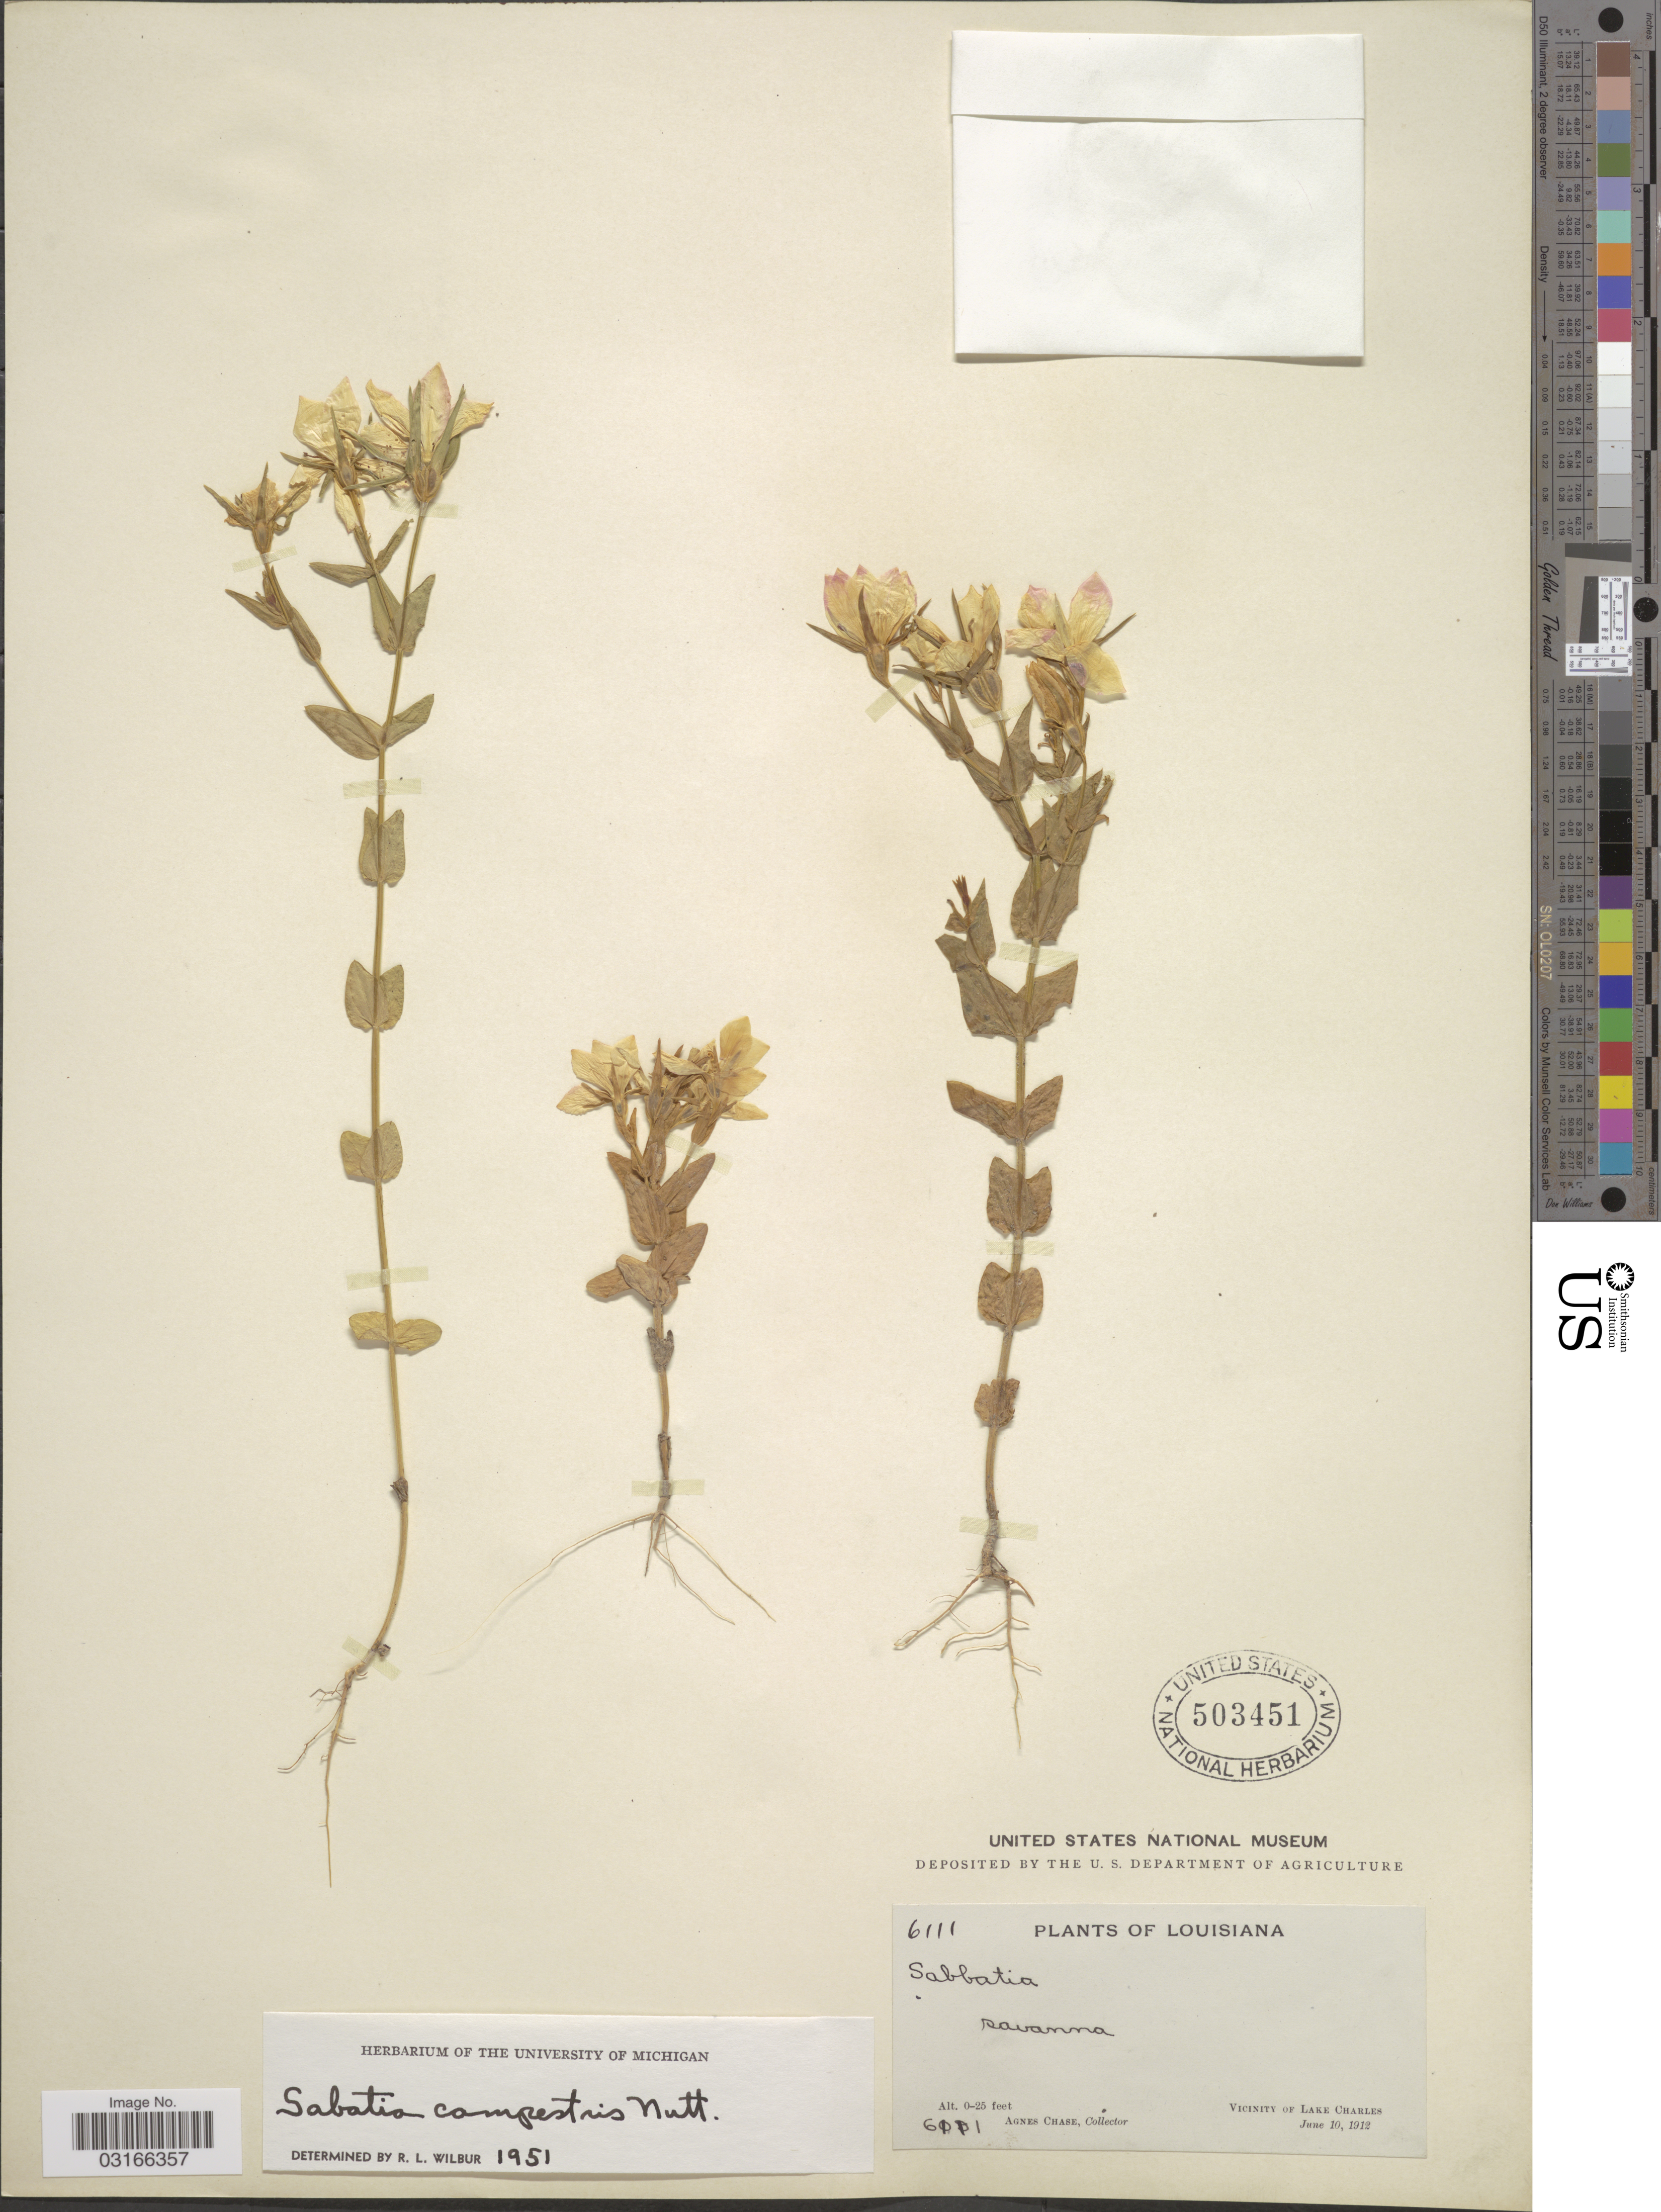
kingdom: Plantae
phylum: Tracheophyta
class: Magnoliopsida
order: Gentianales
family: Gentianaceae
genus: Sabatia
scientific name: Sabatia campestris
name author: Nutt.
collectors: A. Chase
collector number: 6111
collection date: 1912-06-10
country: United States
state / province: Louisiana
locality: Vicinity of Lake Charles.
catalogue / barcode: US 503451